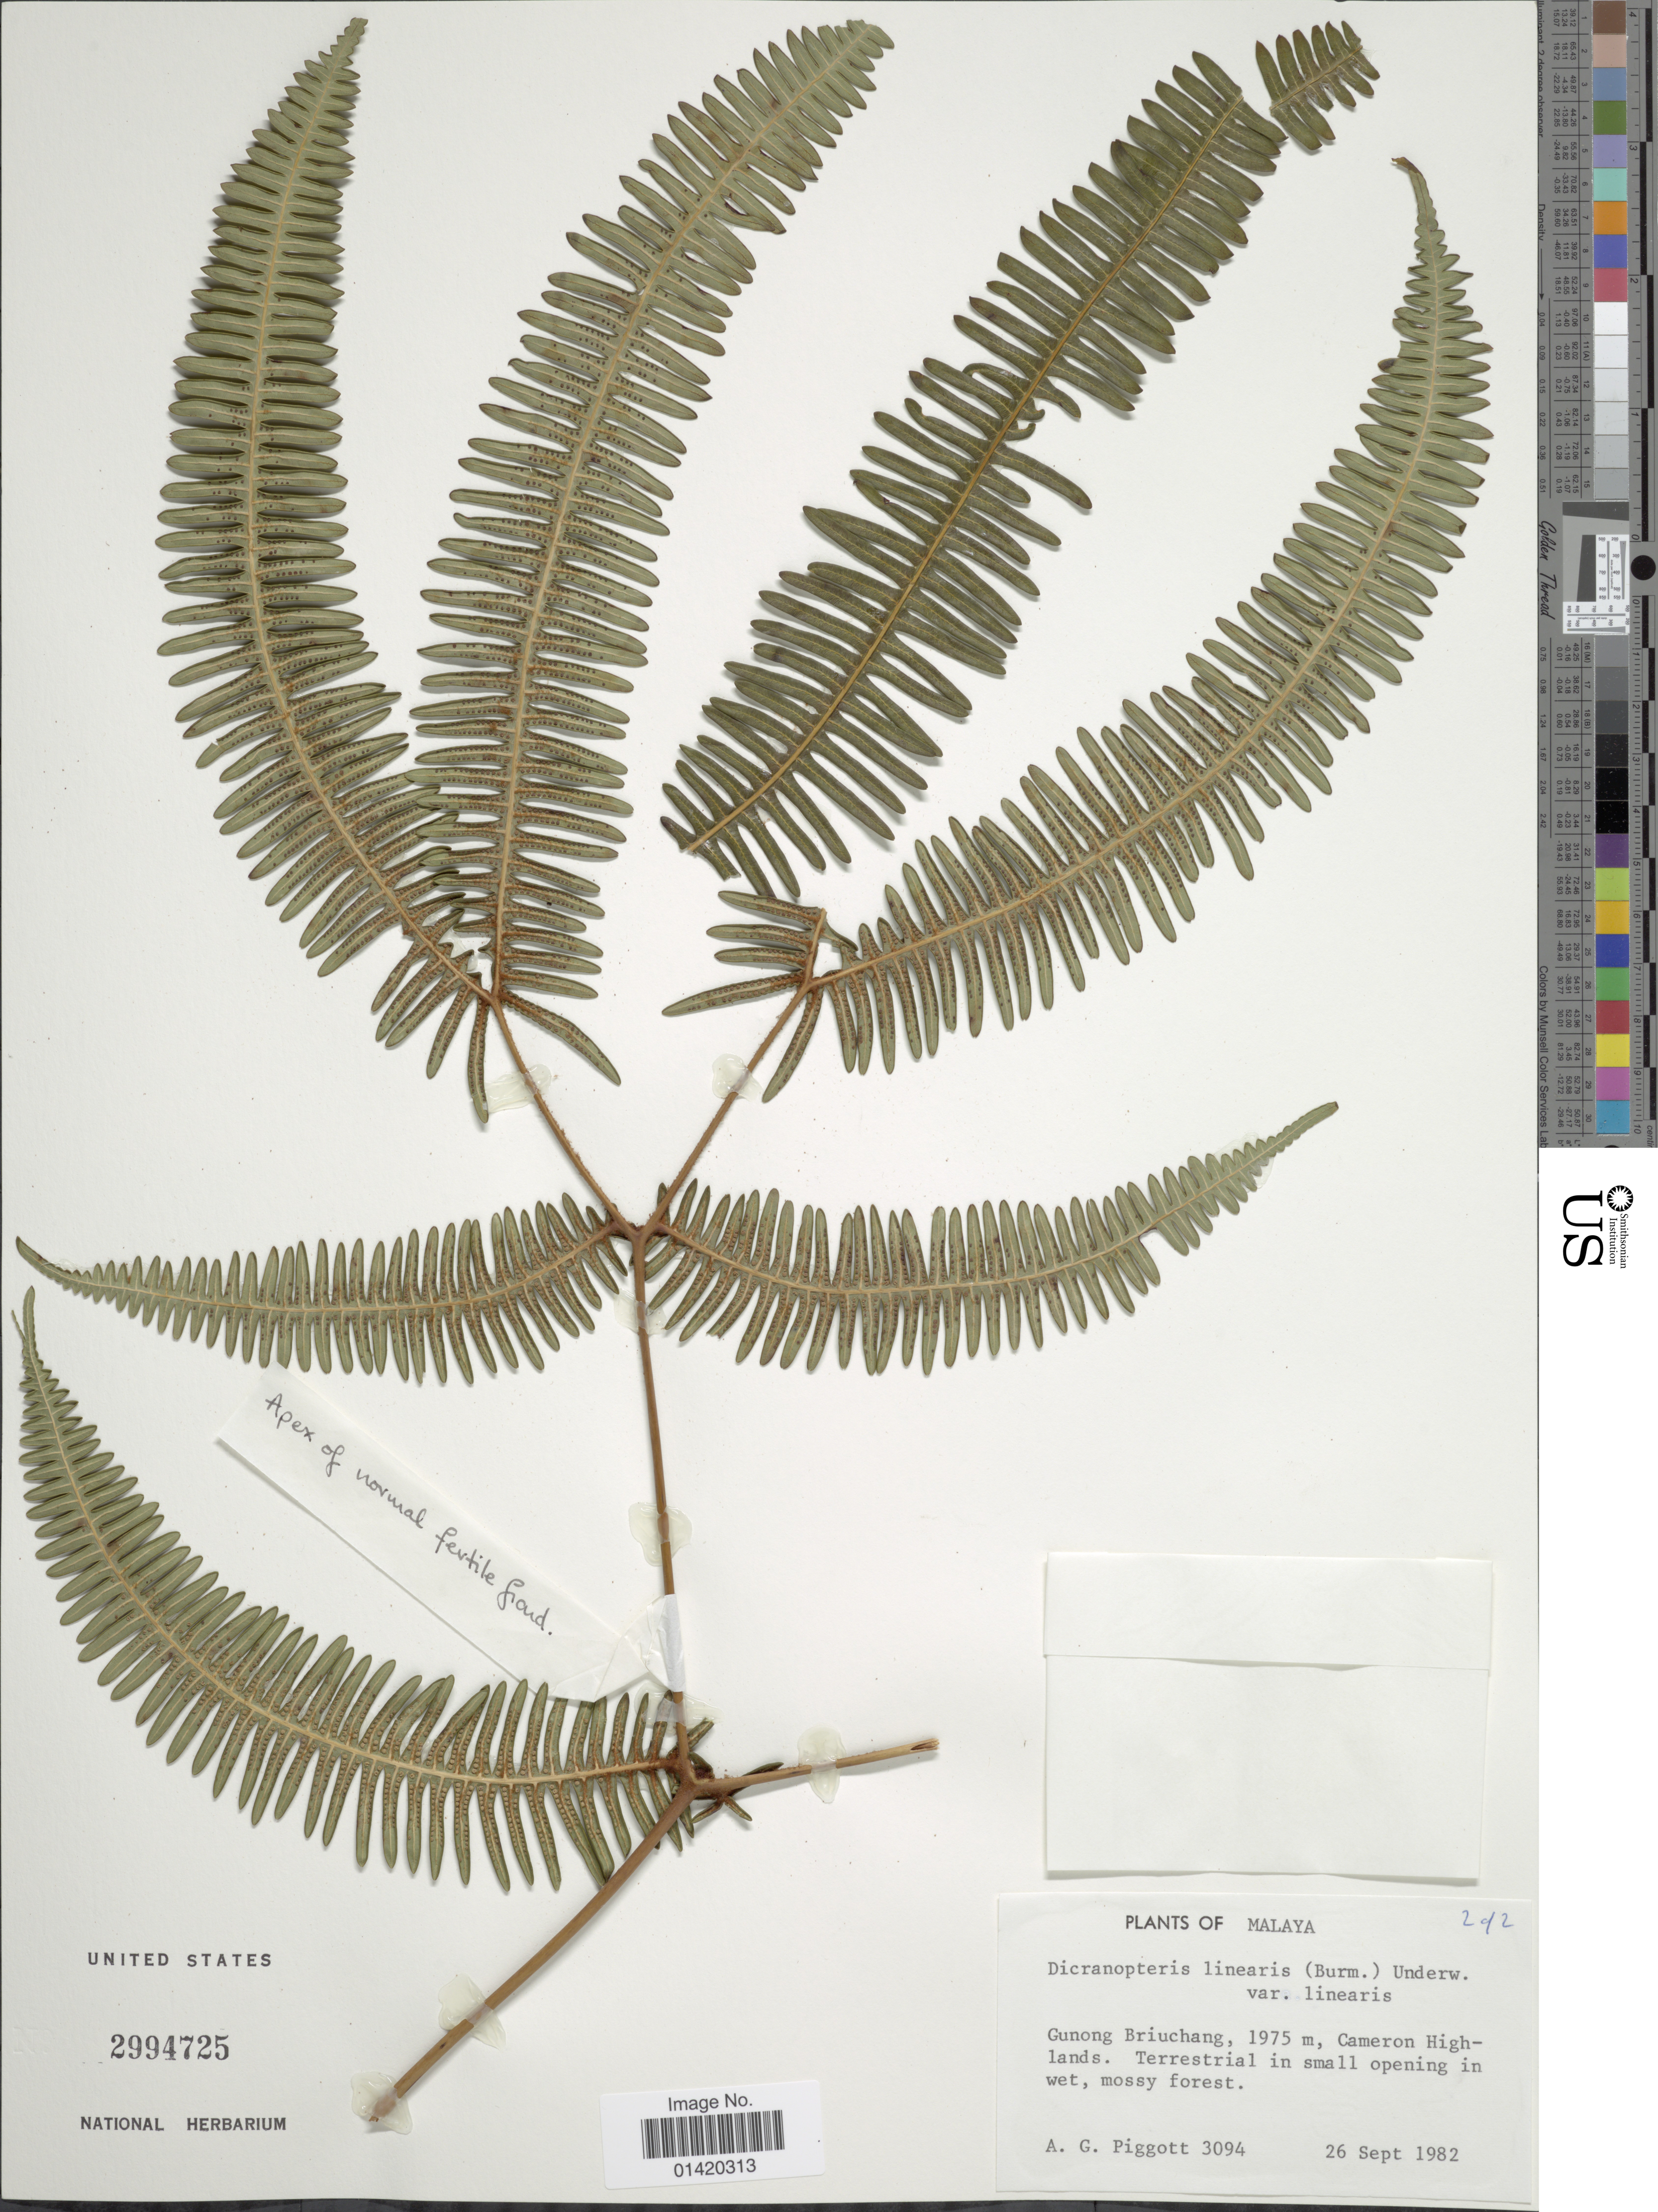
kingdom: Plantae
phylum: Tracheophyta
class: Polypodiopsida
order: Gleicheniales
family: Gleicheniaceae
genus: Dicranopteris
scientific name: Dicranopteris linearis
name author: (Burm. f.) Underw.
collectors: A. Piggott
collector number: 3094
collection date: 1982-09-26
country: Malaysia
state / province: Pahang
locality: Malaya, Gunong Briuchang, Cameron Highlands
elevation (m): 1975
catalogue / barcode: US 2994725